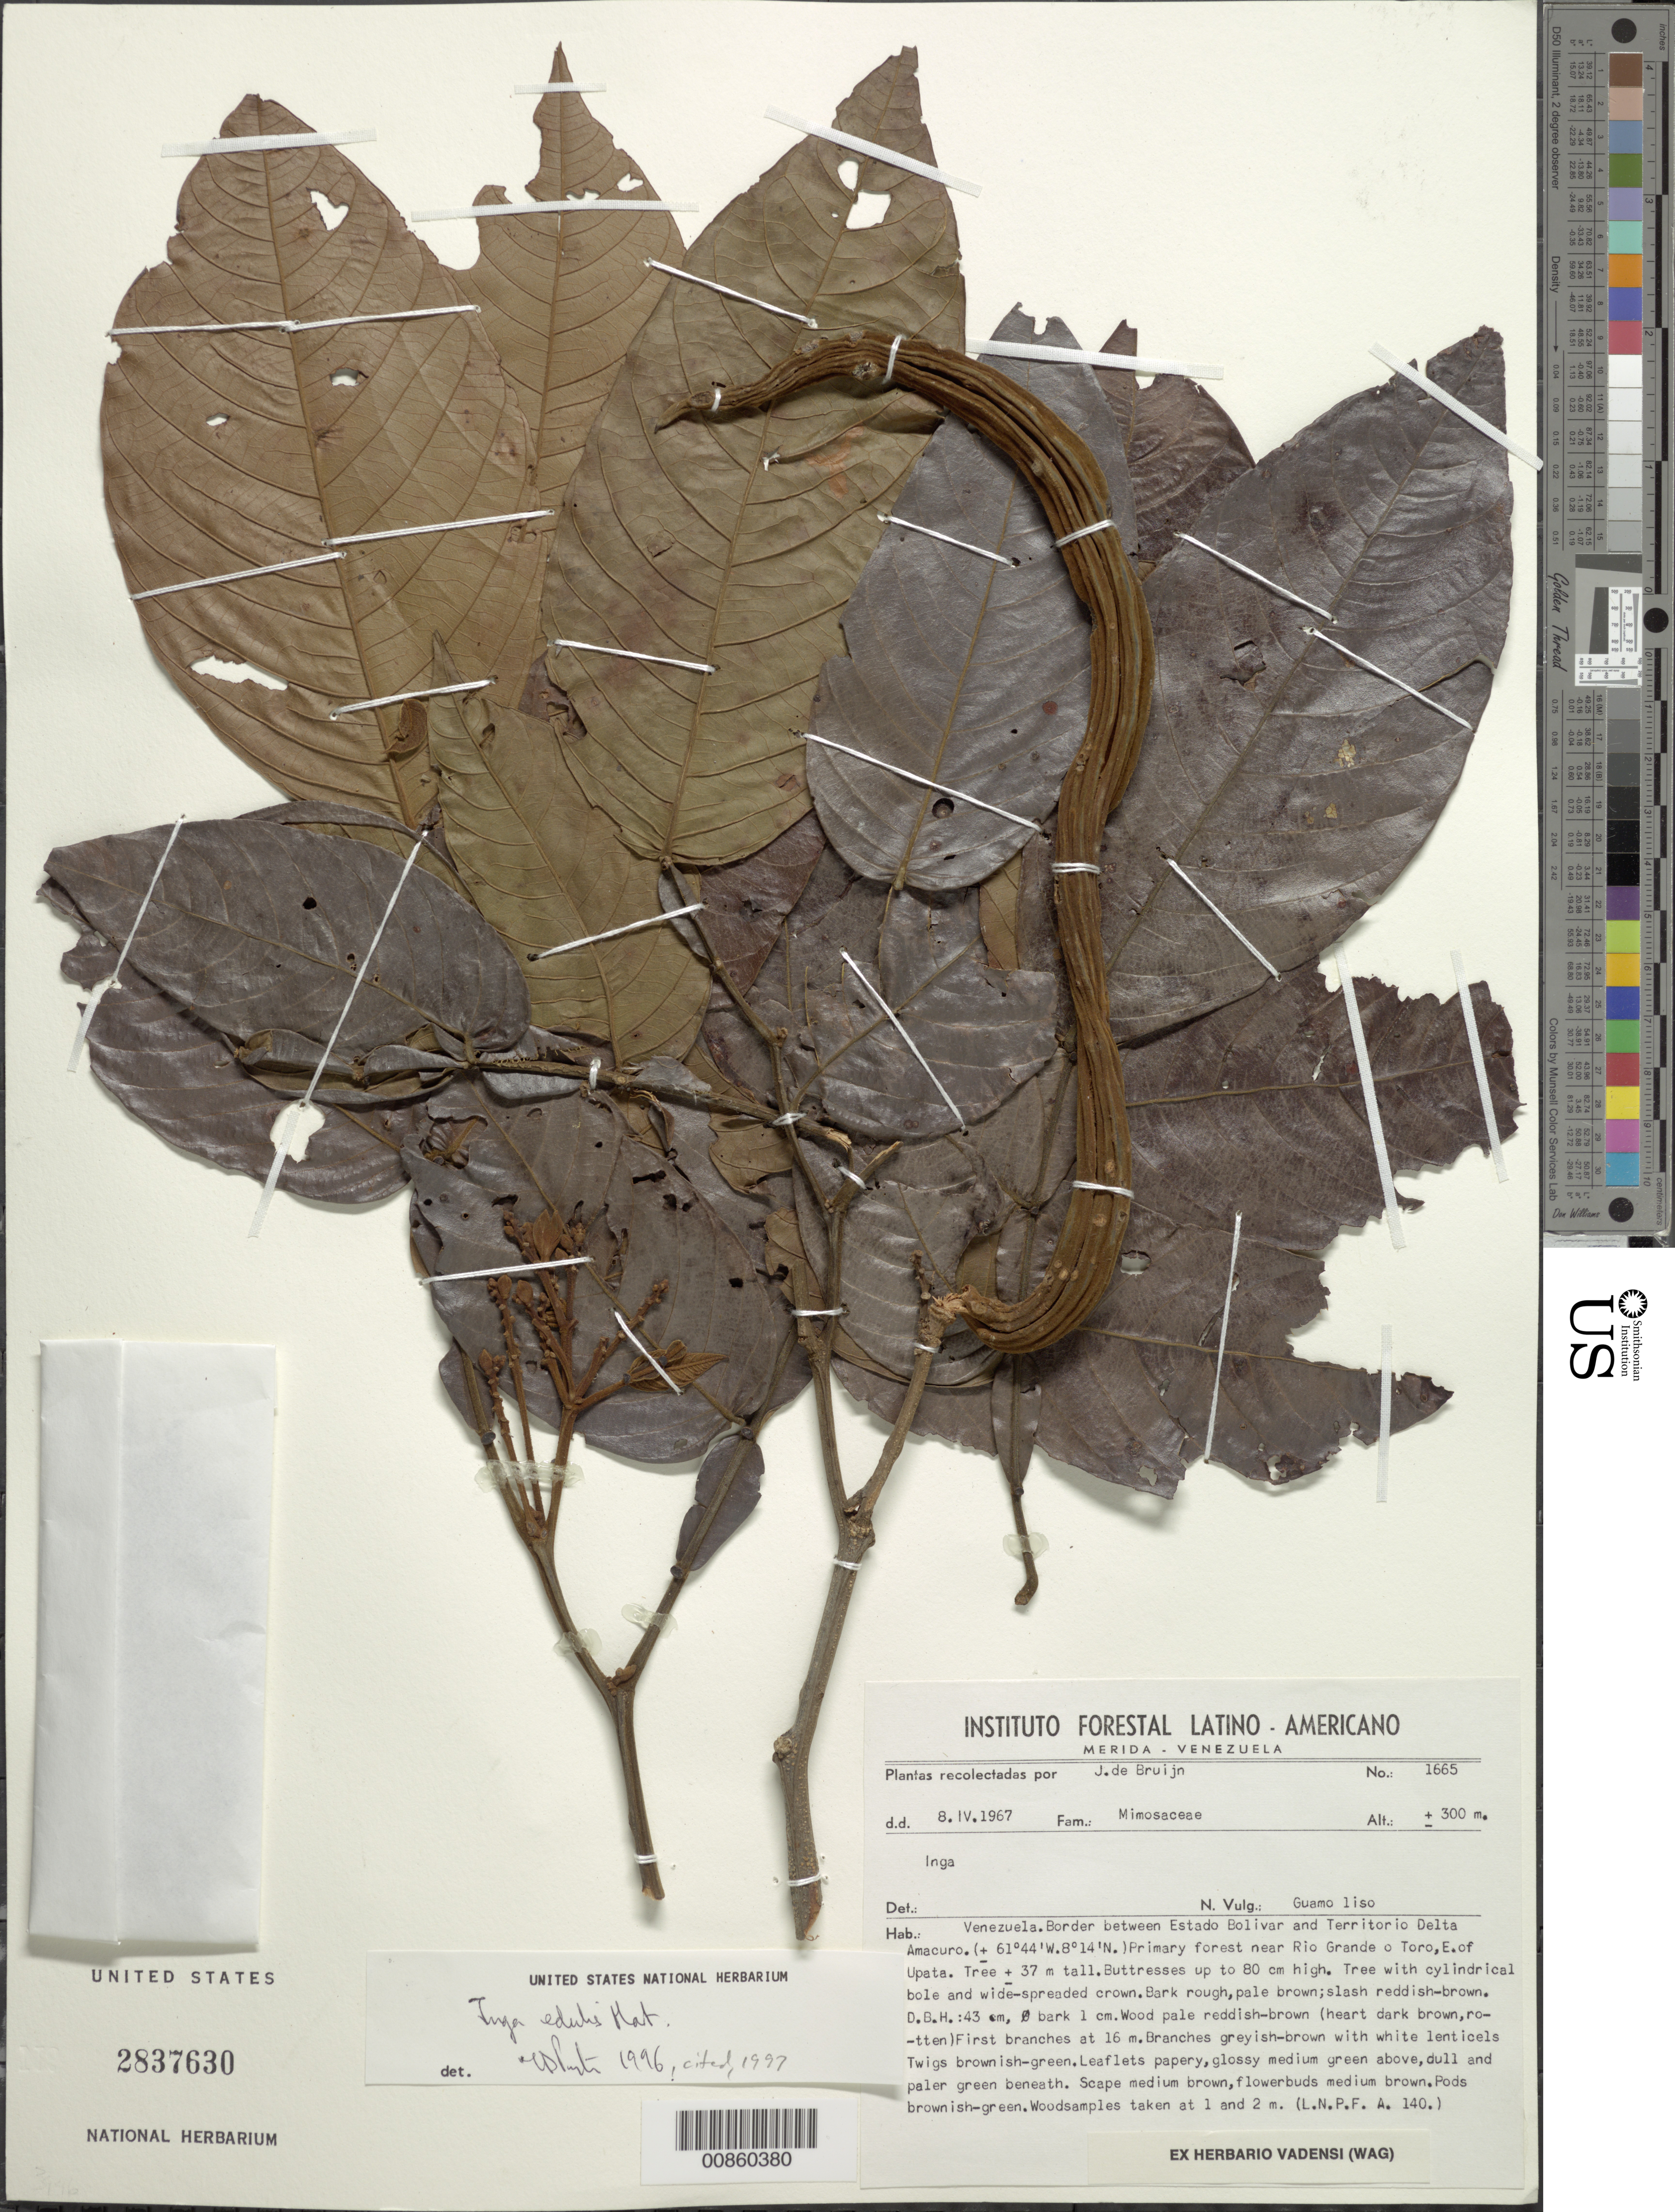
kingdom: Plantae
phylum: Tracheophyta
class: Magnoliopsida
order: Fabales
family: Fabaceae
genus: Inga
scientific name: Inga edulis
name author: Mart.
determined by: Pennington, T. D., (K)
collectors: J. Bruijn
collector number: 1665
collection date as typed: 8-Apr-67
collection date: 1967-04-08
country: Venezuela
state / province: Bolívar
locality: Estado Bolívar and Territorío Delta Amacuro border, near Río Grande o Toro, E of Upata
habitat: Primary forest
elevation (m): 300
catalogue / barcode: US 2837630